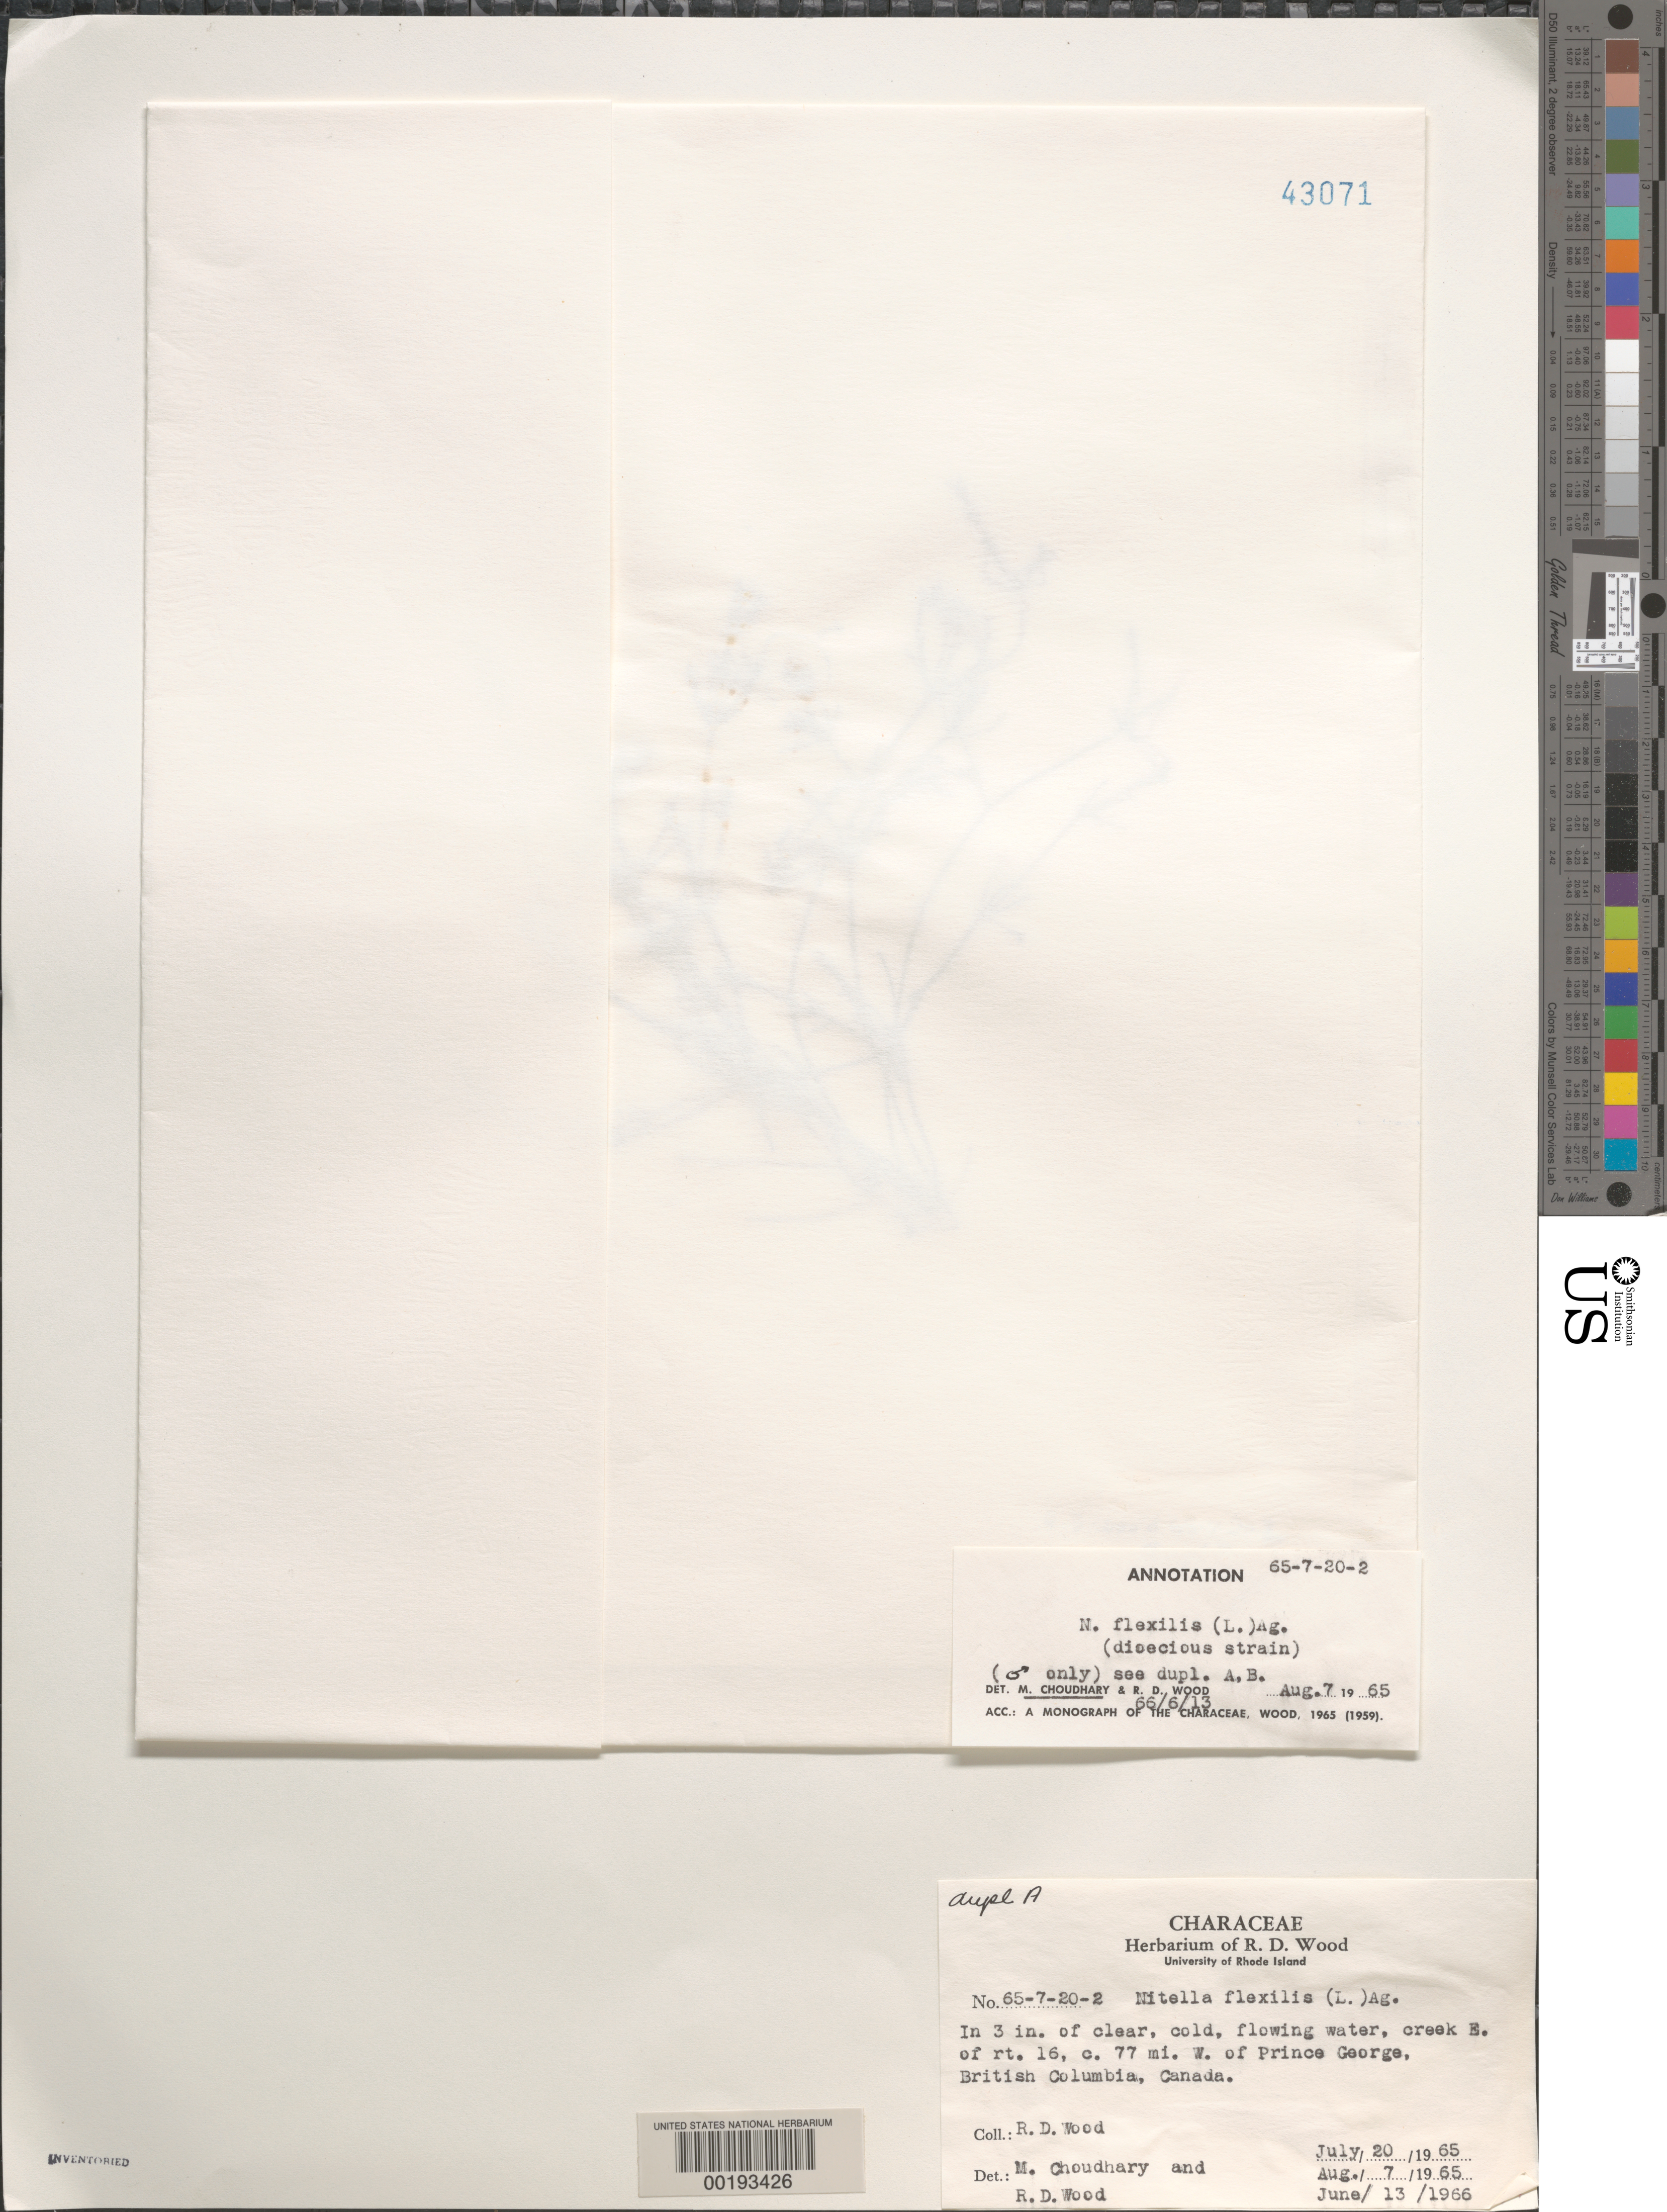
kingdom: Plantae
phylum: Charophyta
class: Charophyceae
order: Charales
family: Characeae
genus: Nitella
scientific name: Nitella flexilis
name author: (L.) C. Agardh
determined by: Wood, R. D.; Choudhary, M. C.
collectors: R. Wood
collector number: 65-7-20-2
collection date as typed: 20 Jul 1965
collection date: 1965-07-20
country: Canada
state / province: British Columbia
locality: Creek east of Route 16, ca. 77 miles west of Prince George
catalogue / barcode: US 43071